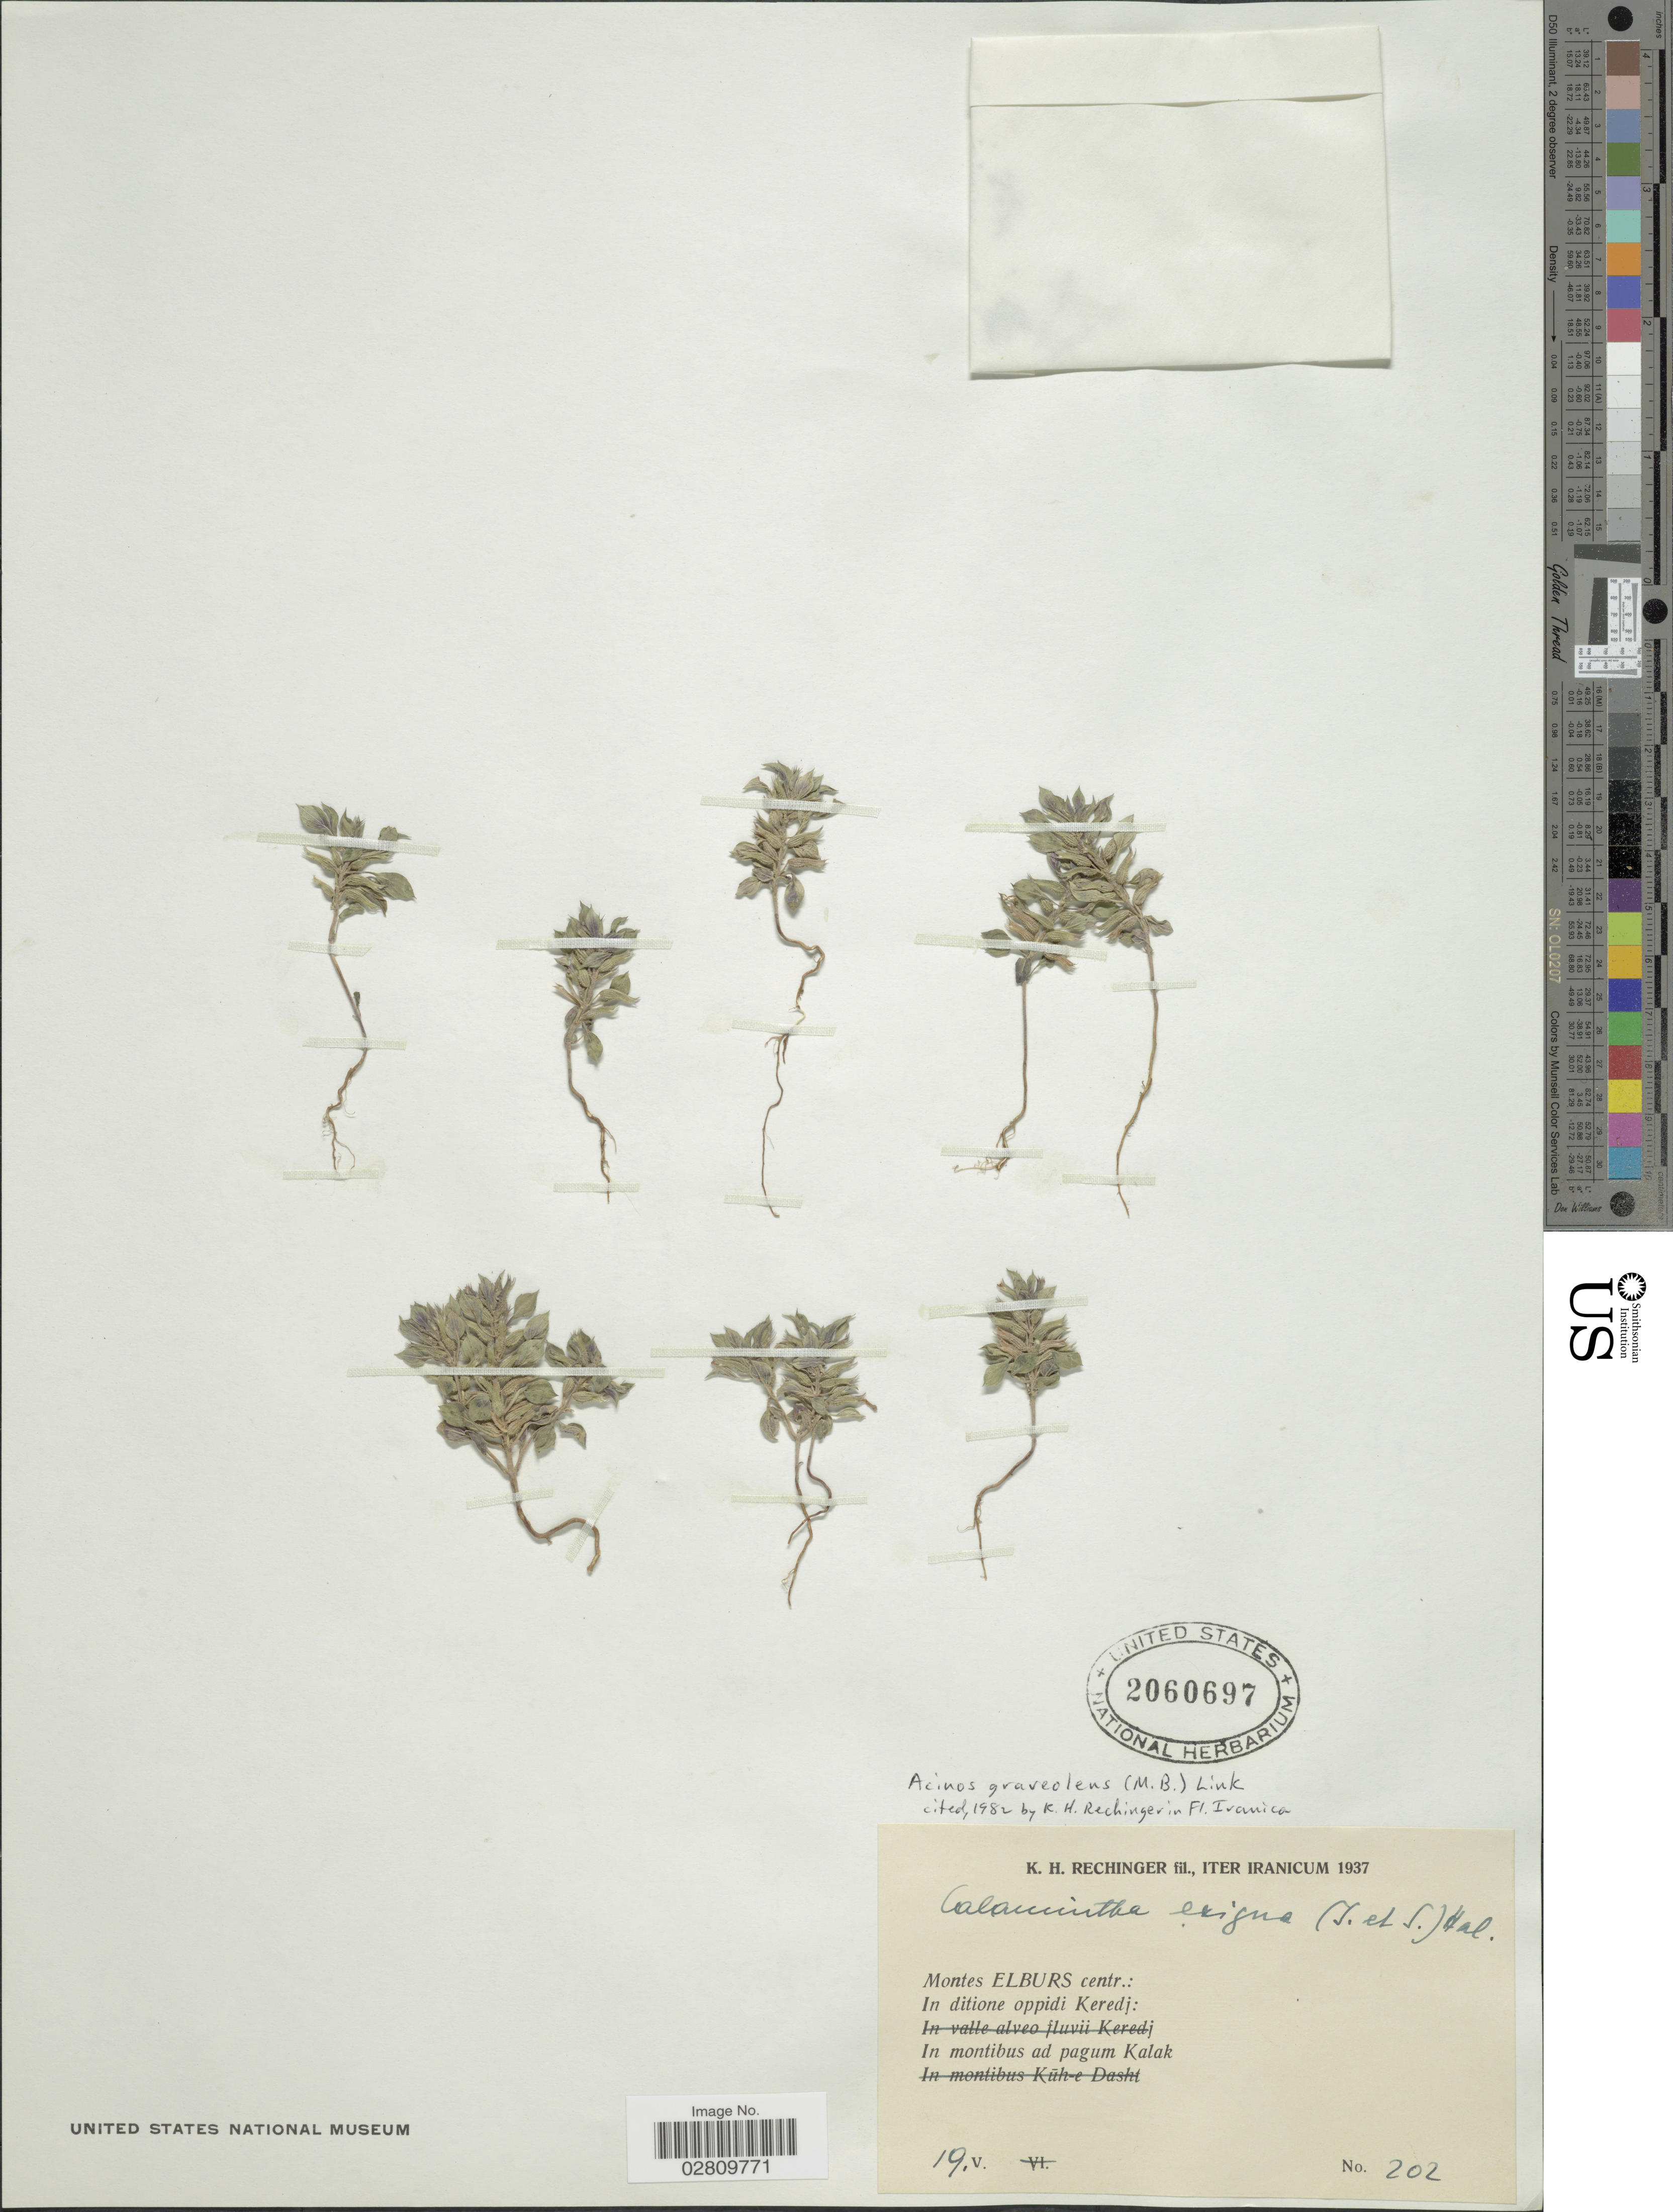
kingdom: Plantae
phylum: Tracheophyta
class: Magnoliopsida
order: Lamiales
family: Lamiaceae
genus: Acinos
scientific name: Acinos graveolens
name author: (M. Bieb.) Link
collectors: K. H. Rechinger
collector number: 202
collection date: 1937-05-19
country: Iran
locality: Iter Iranicum. Montes Elburs centr.: In ditione oppidi Keredj: In montibus ad pagum Kalak.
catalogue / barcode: US 2060697